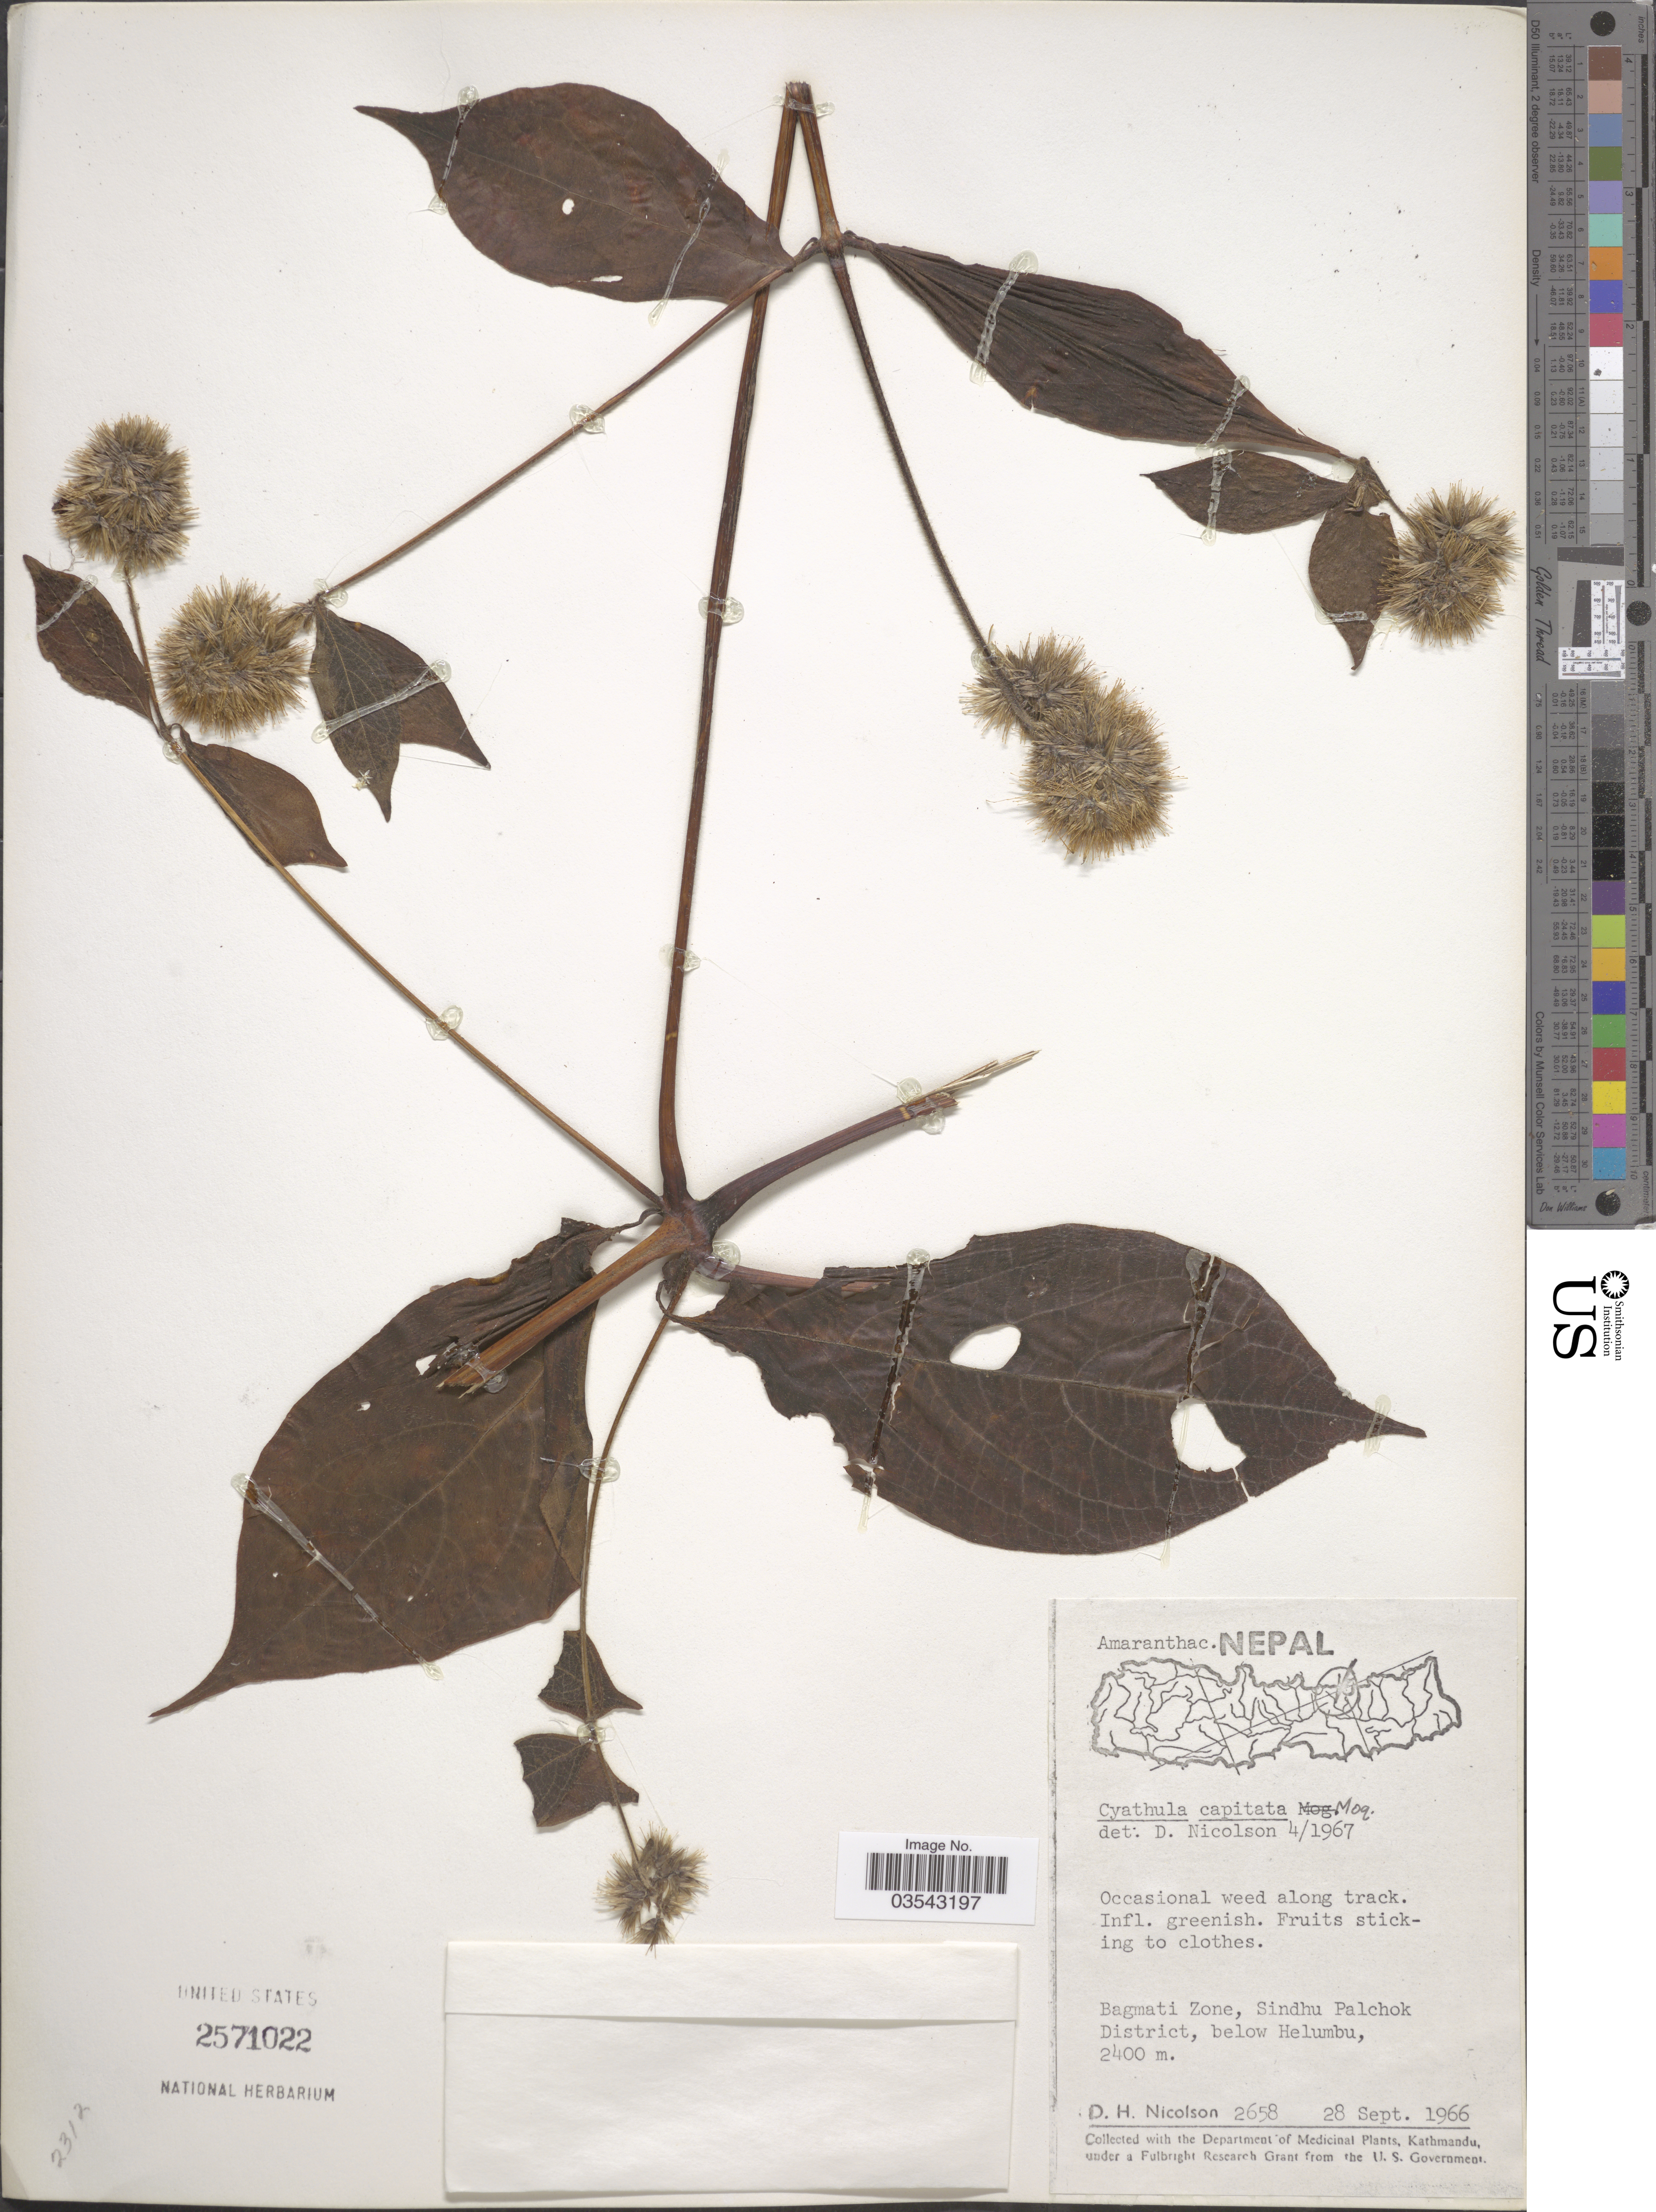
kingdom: Plantae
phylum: Tracheophyta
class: Magnoliopsida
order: Caryophyllales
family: Amaranthaceae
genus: Cyathula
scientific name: Cyathula capitata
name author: Moq.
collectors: D. H. Nicolson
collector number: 2658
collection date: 1966-09-28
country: Nepal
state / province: Bagmati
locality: Bagmati Zone, Sindhu Palchok District, below Helumbu.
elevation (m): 2400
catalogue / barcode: US 2571022